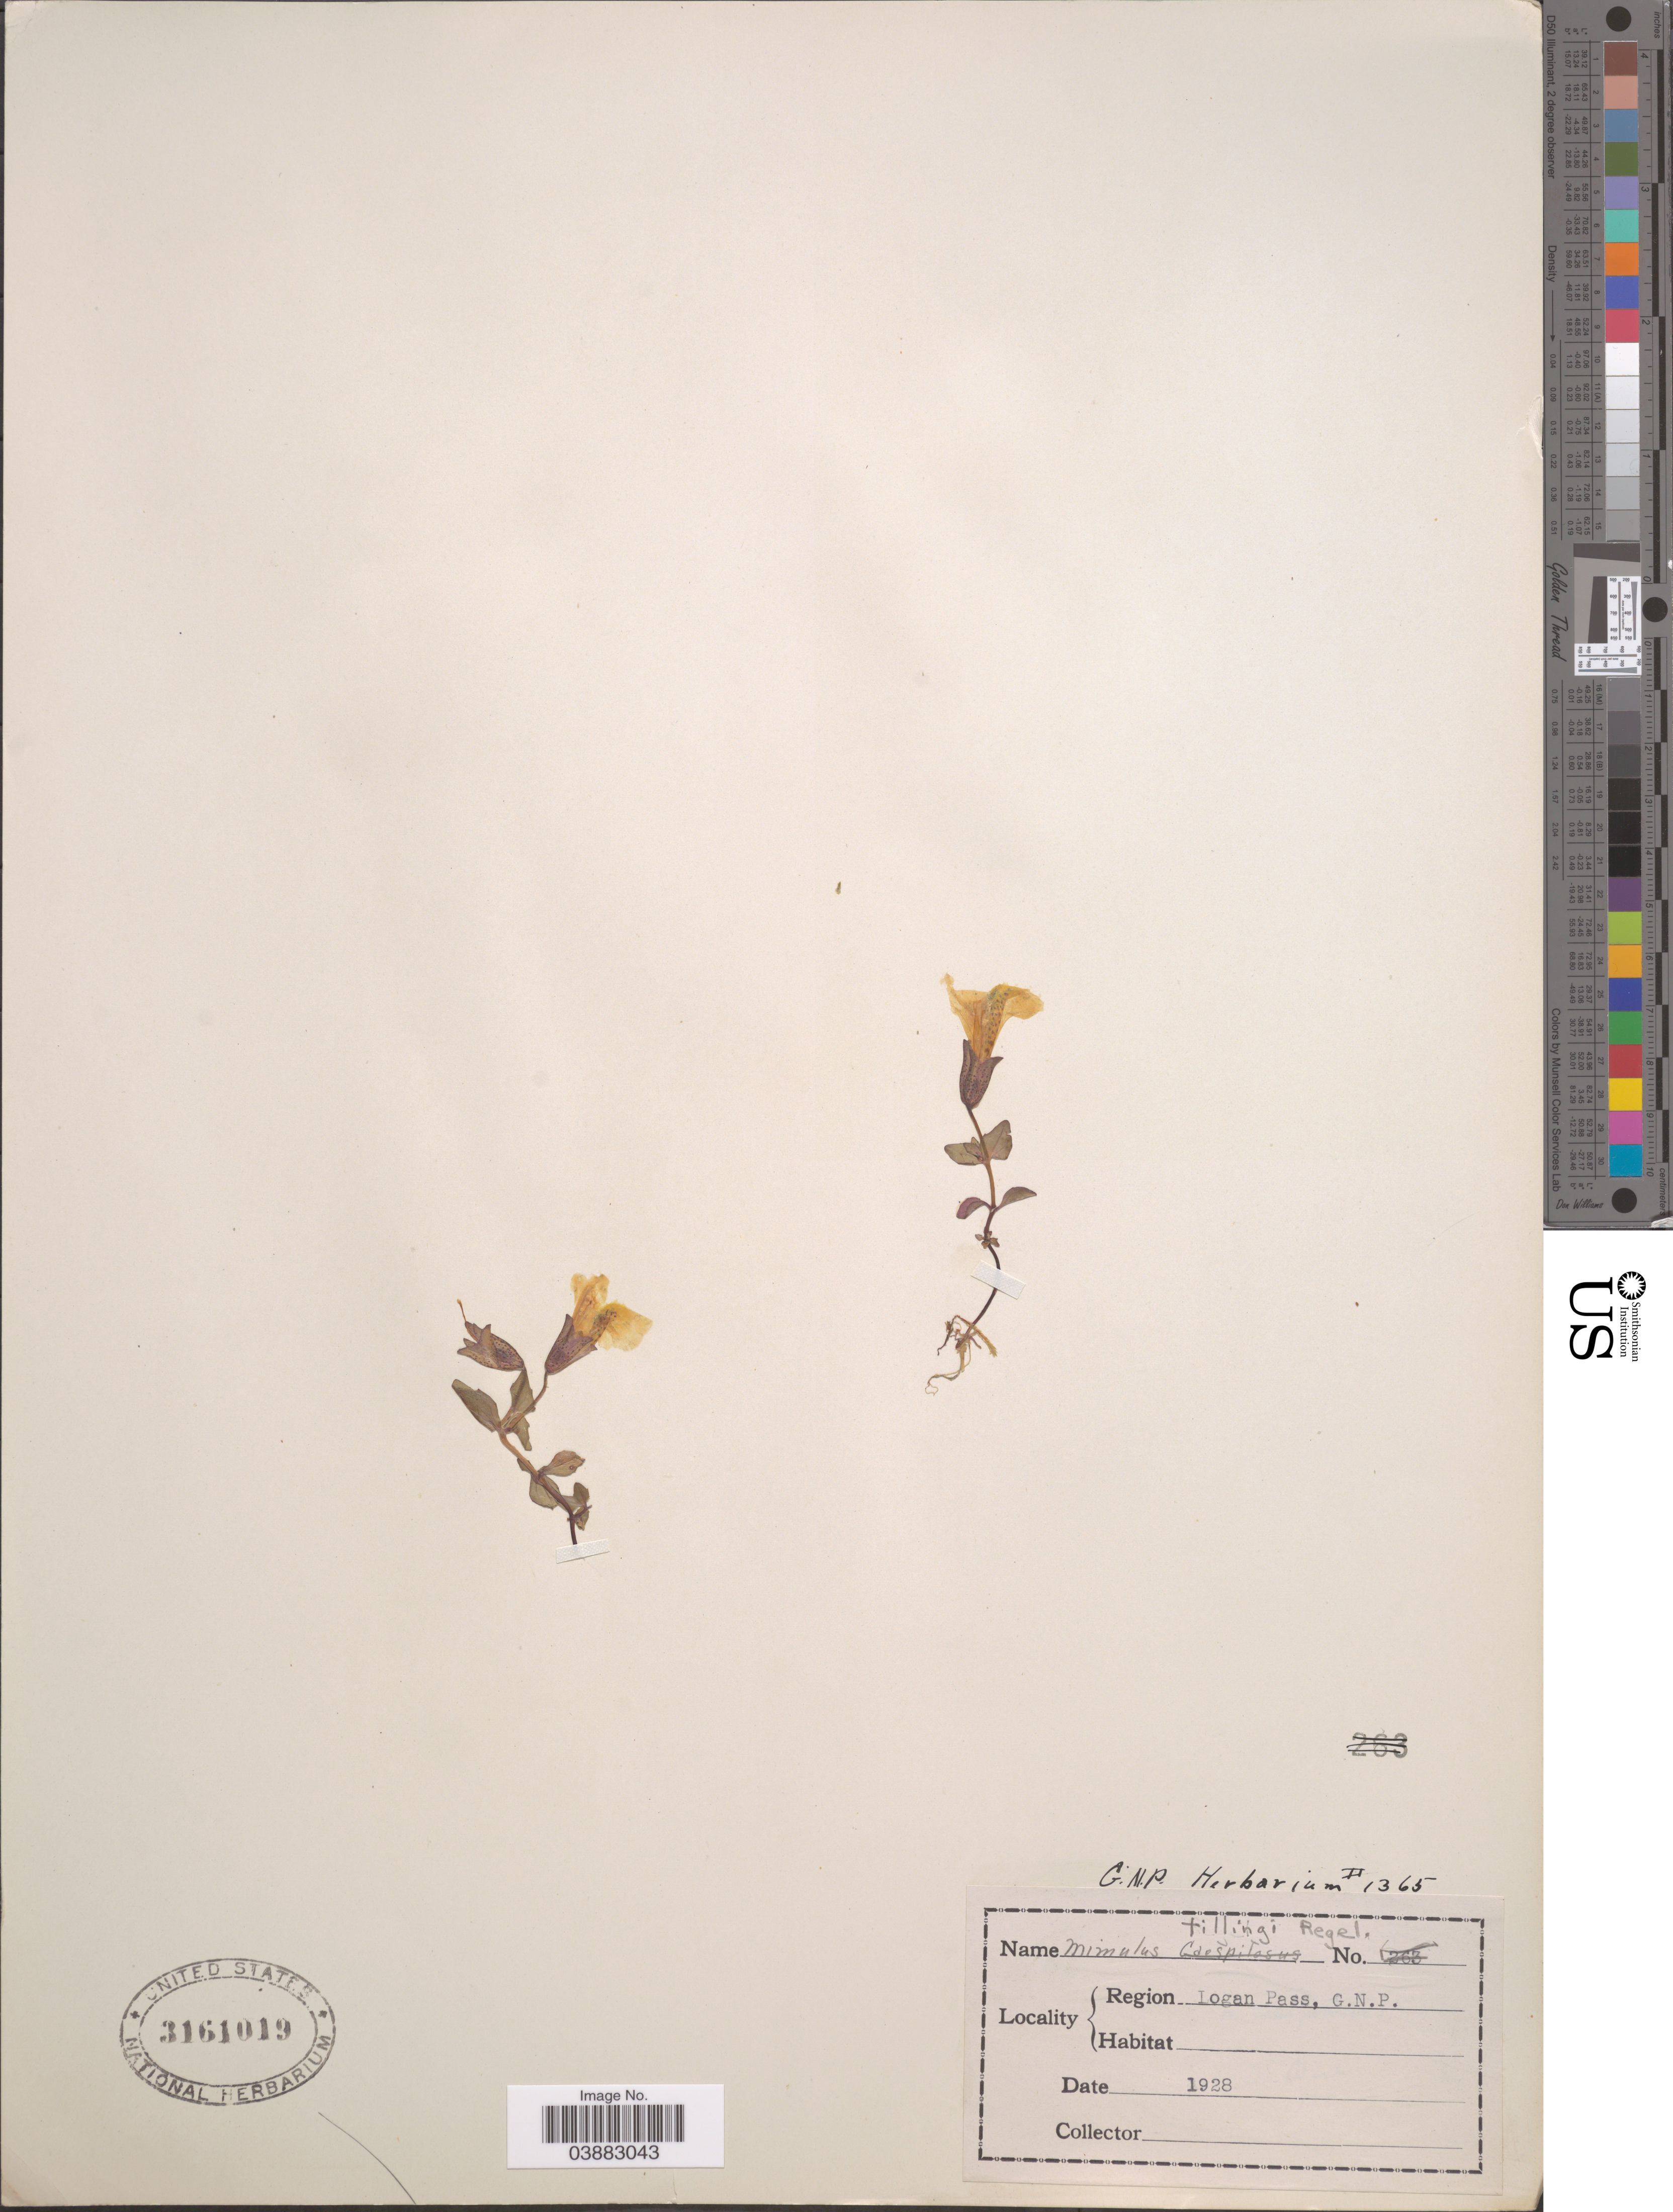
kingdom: Plantae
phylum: Tracheophyta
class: Magnoliopsida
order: Lamiales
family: Phrymaceae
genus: Mimulus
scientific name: Mimulus tilingii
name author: Regel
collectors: ex herb. G. N. P.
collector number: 1365?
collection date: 1928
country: United States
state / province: Montana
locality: Region Logan Pass, G.N.P.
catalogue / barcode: US 3161019